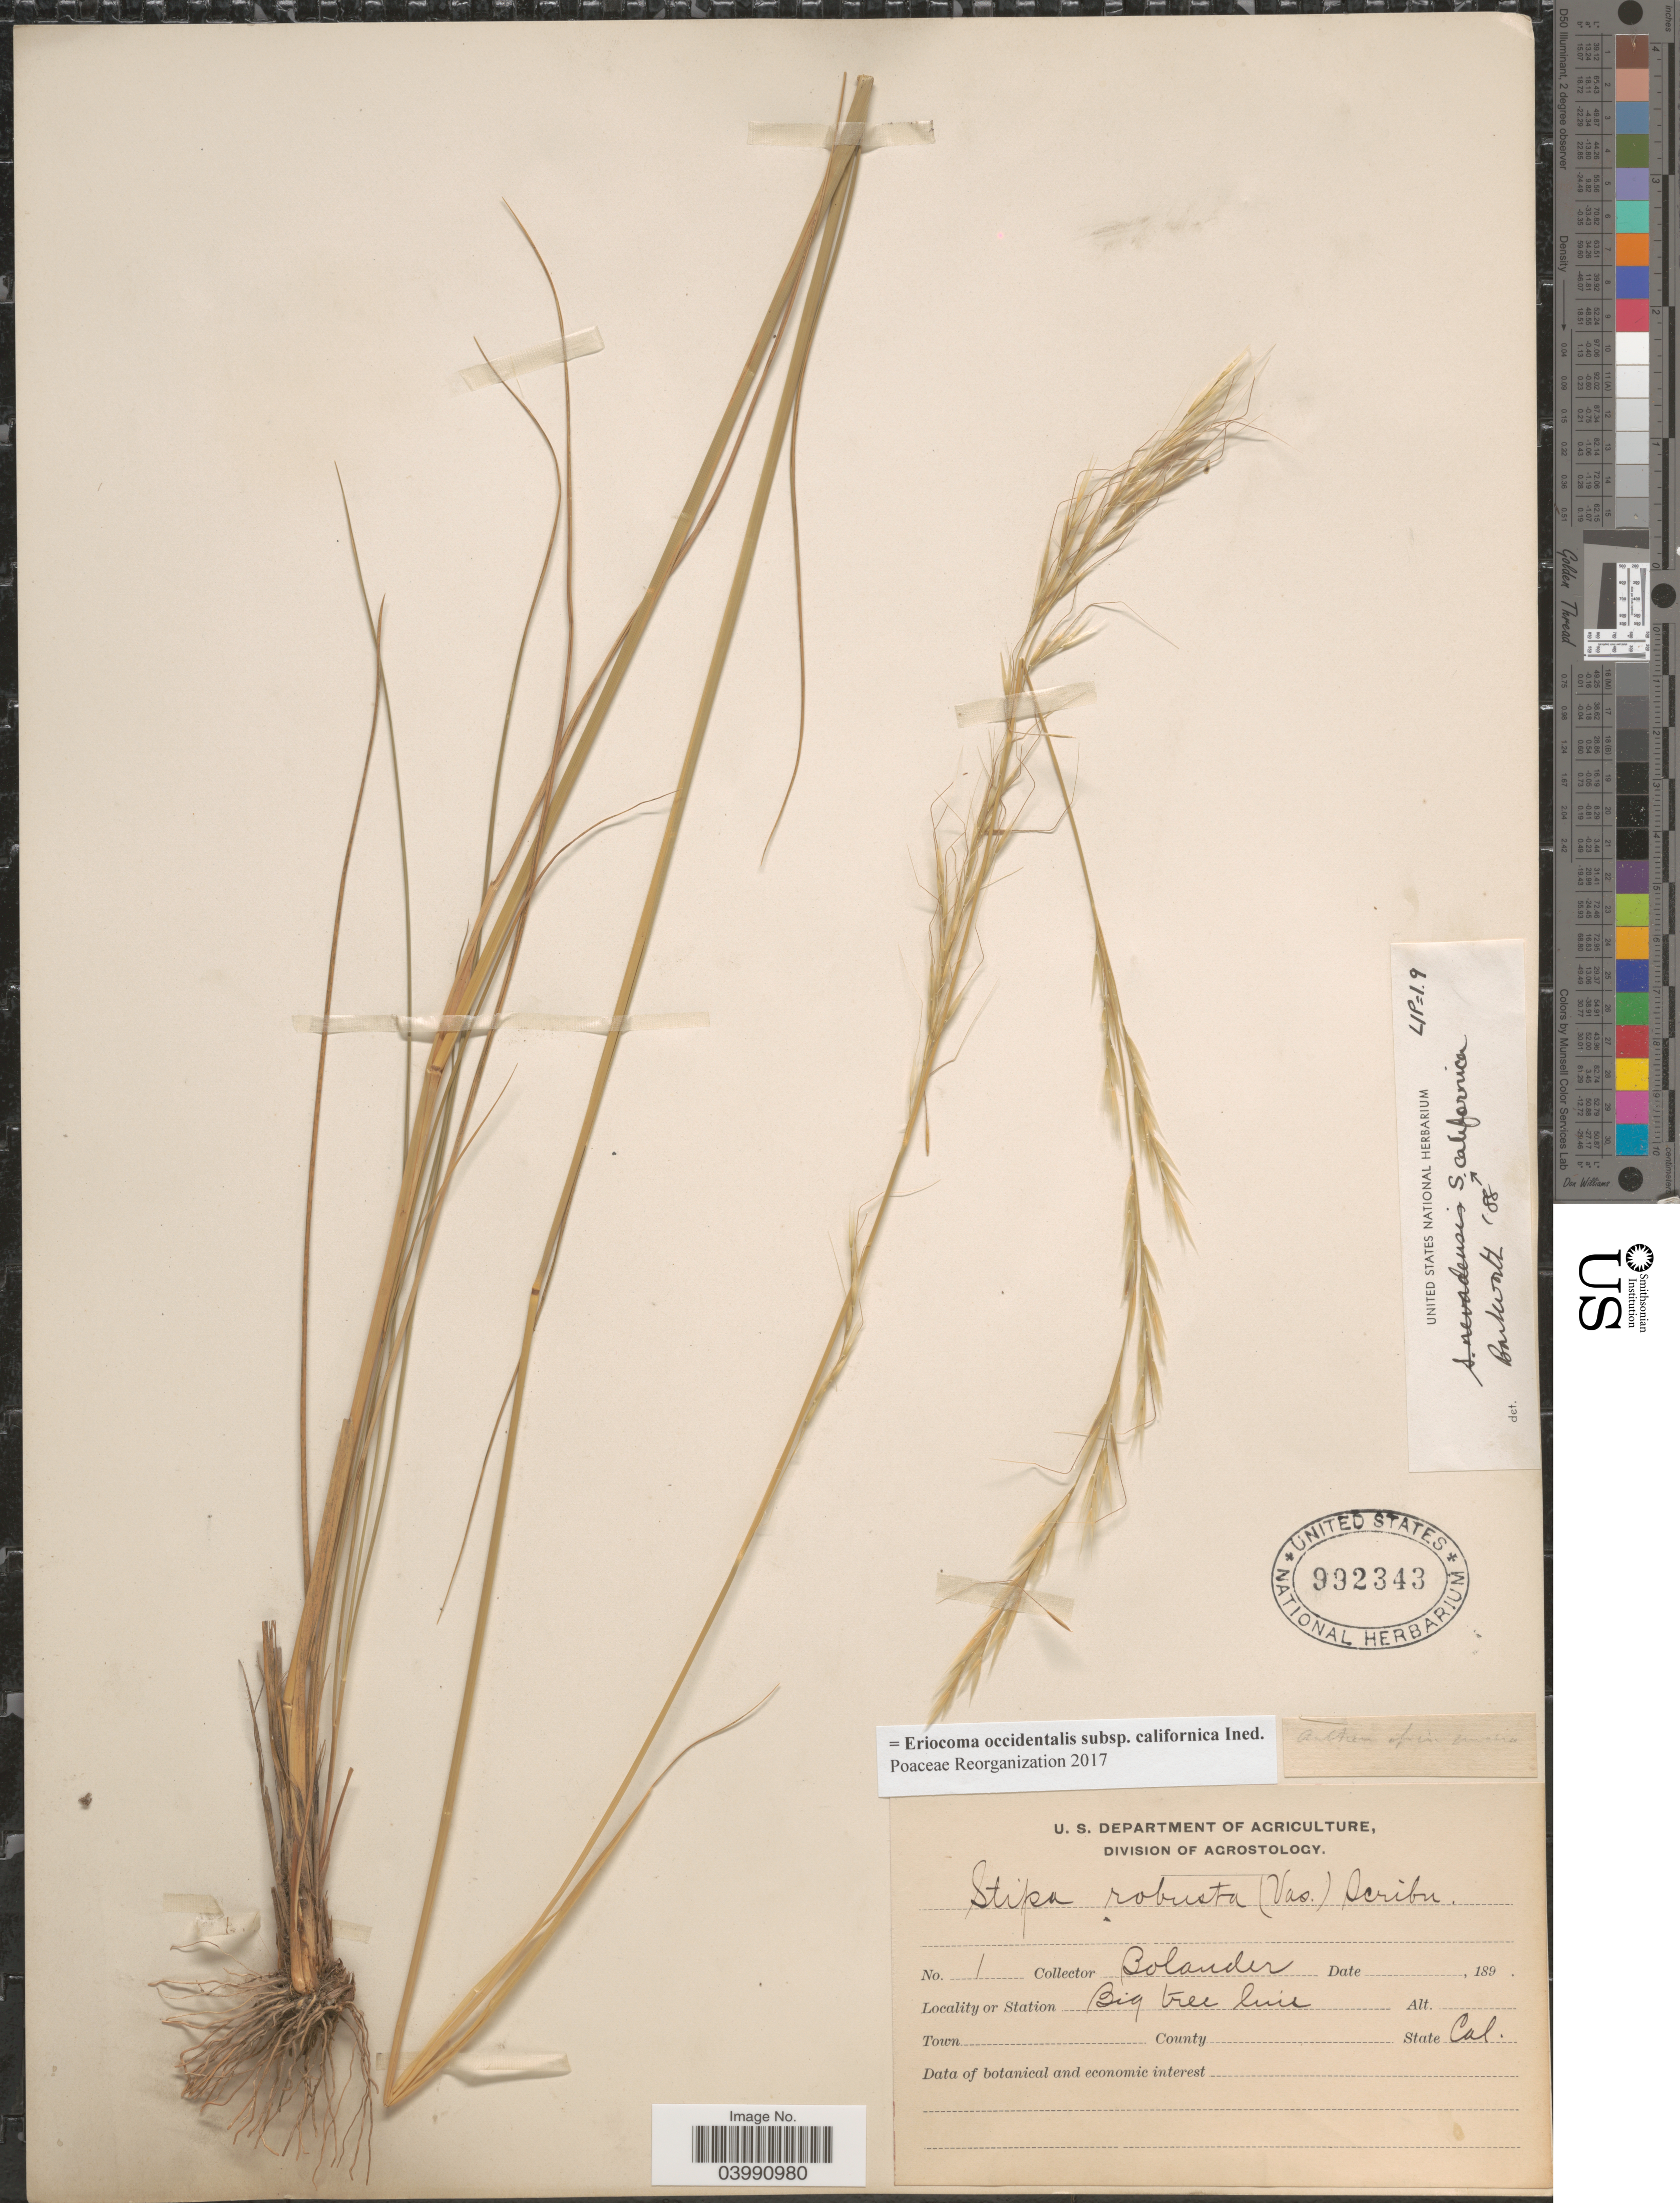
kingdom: Plantae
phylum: Tracheophyta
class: Liliopsida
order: Poales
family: Poaceae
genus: Eriocoma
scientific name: Eriocoma occidentalis subsp. californica ined.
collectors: H. Bolander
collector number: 1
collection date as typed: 189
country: United States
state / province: California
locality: Big tree line.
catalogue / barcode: US 992343